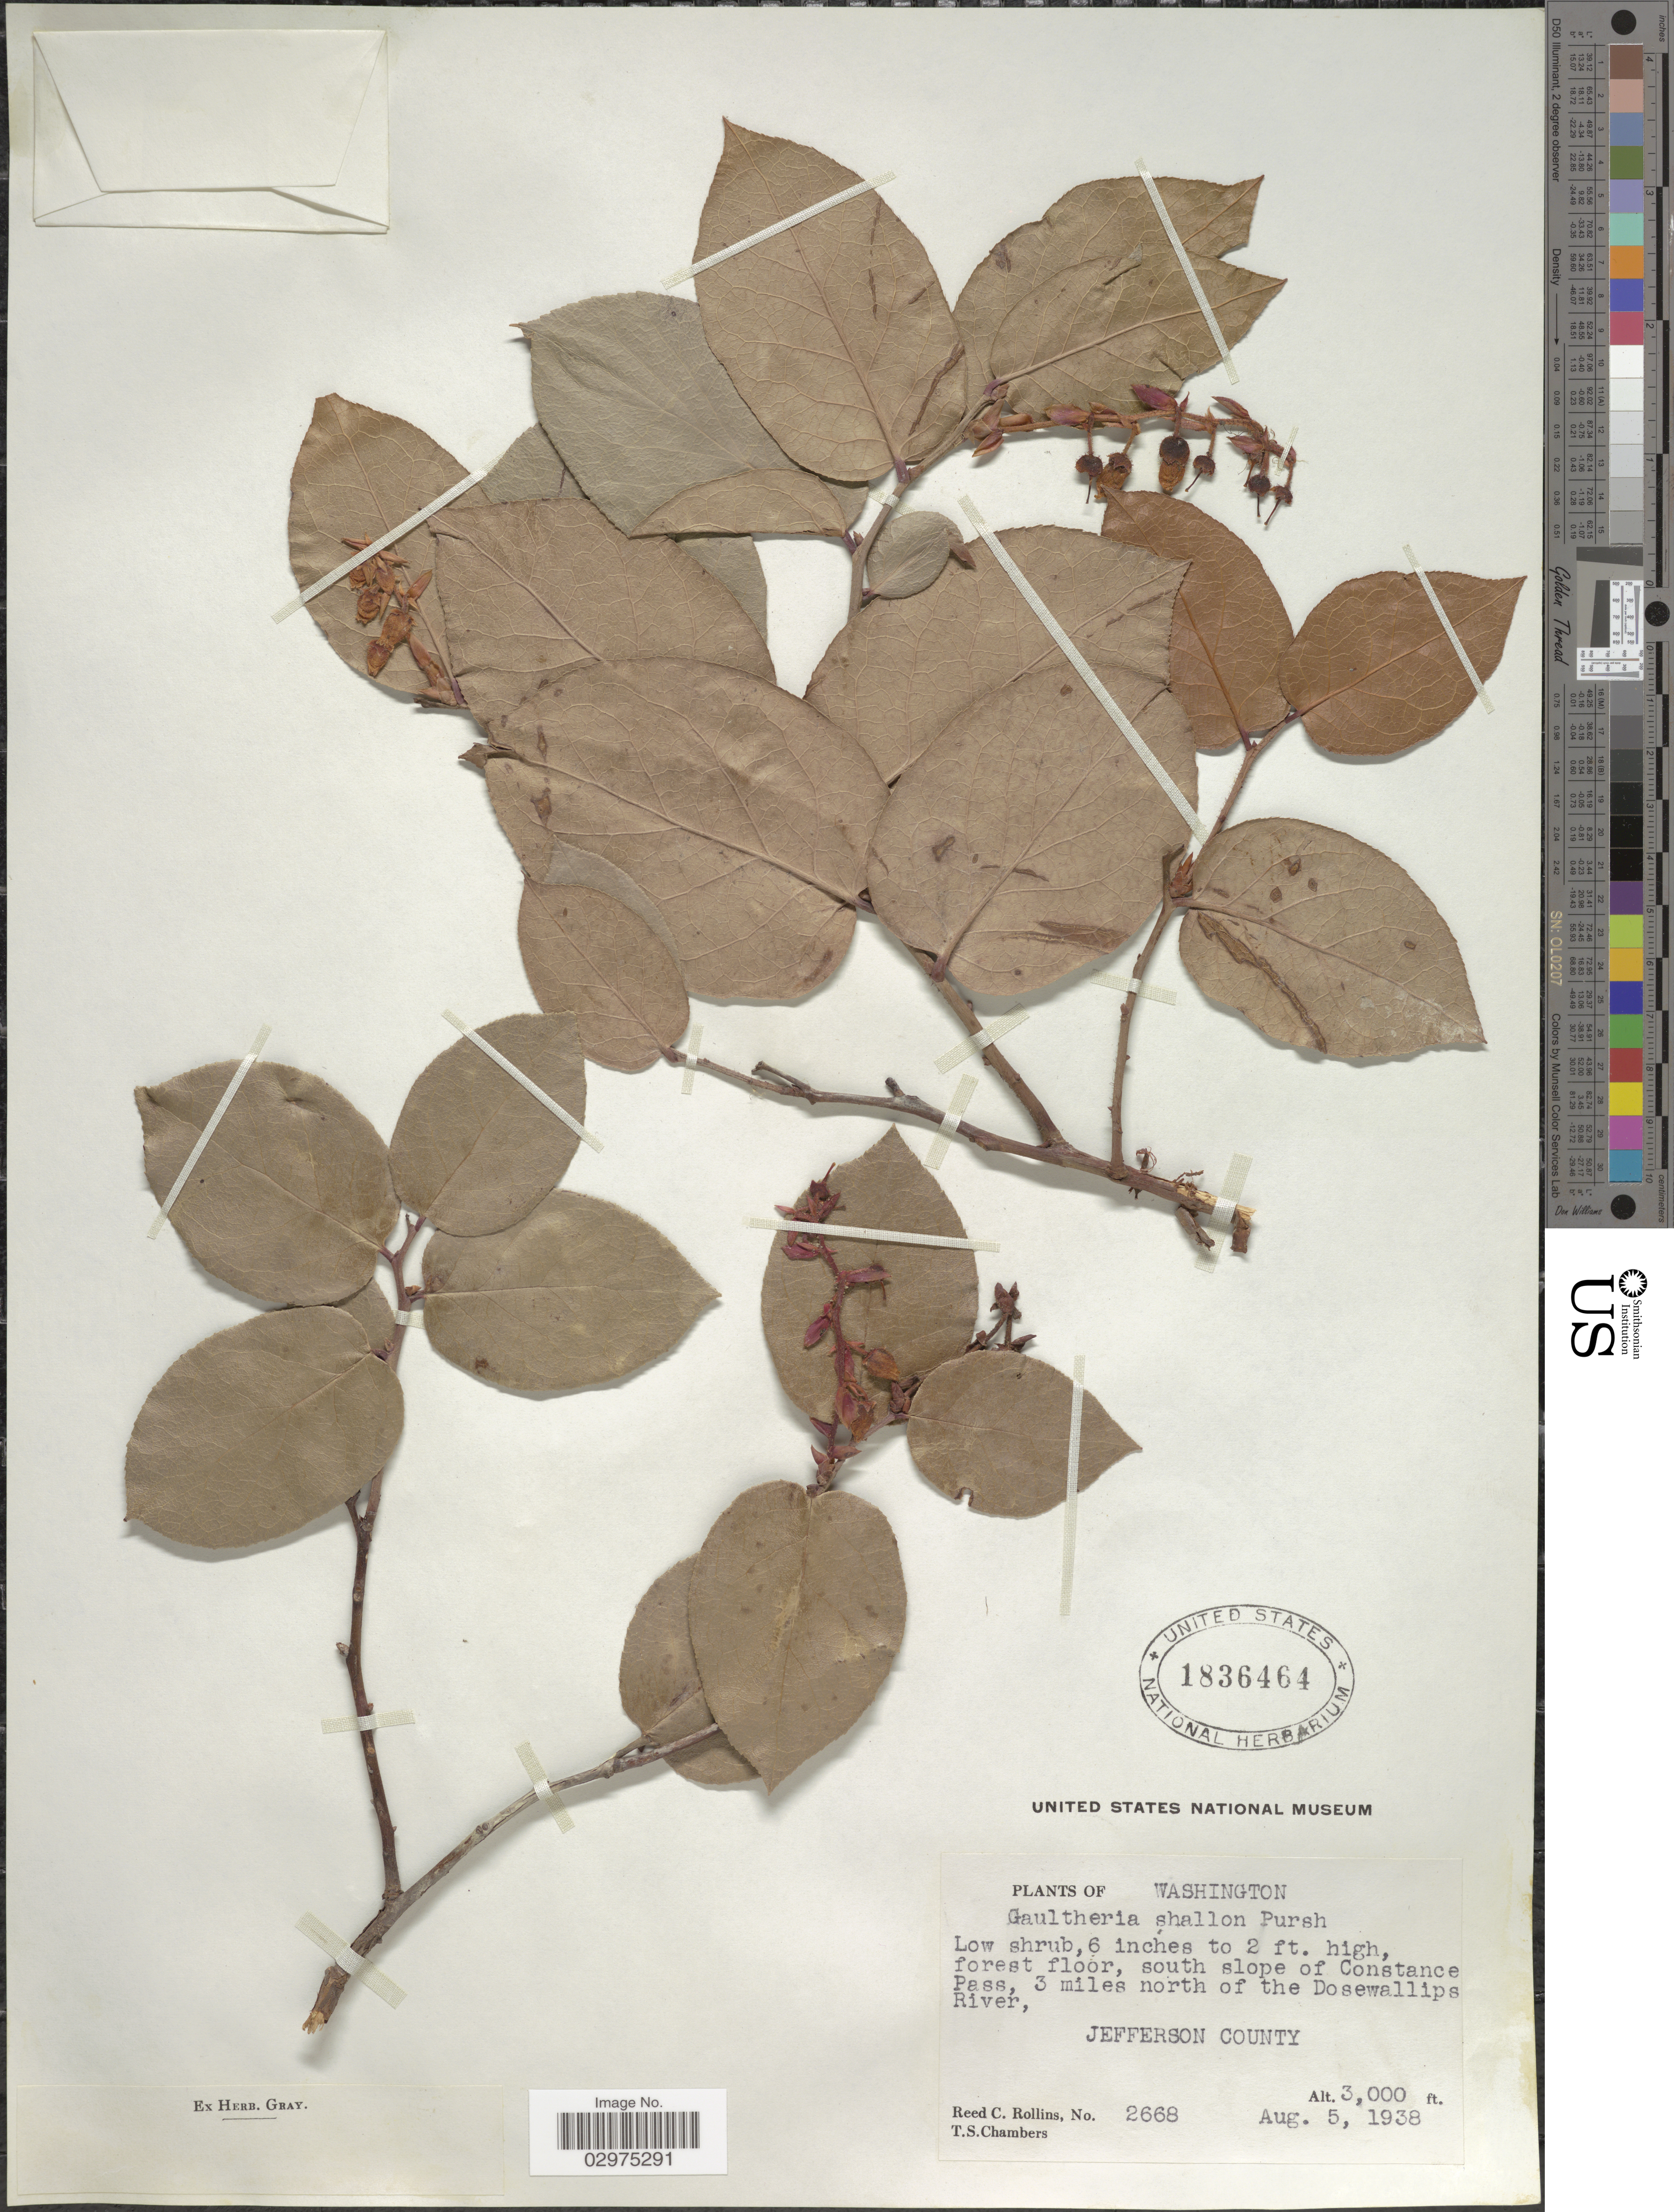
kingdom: Plantae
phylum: Tracheophyta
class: Magnoliopsida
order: Ericales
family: Ericaceae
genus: Gaultheria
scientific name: Gaultheria shallon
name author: Pursh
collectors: R. C. Rollins & T. Chambers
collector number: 2668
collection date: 1938-08-05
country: United States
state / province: Washington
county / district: Jefferson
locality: South slope of Constance Pass, 3 miles north of the Dosewallips River, Jefferson County.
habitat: forest floor, south slope of Constance Pass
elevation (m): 914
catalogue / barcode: US 1836464